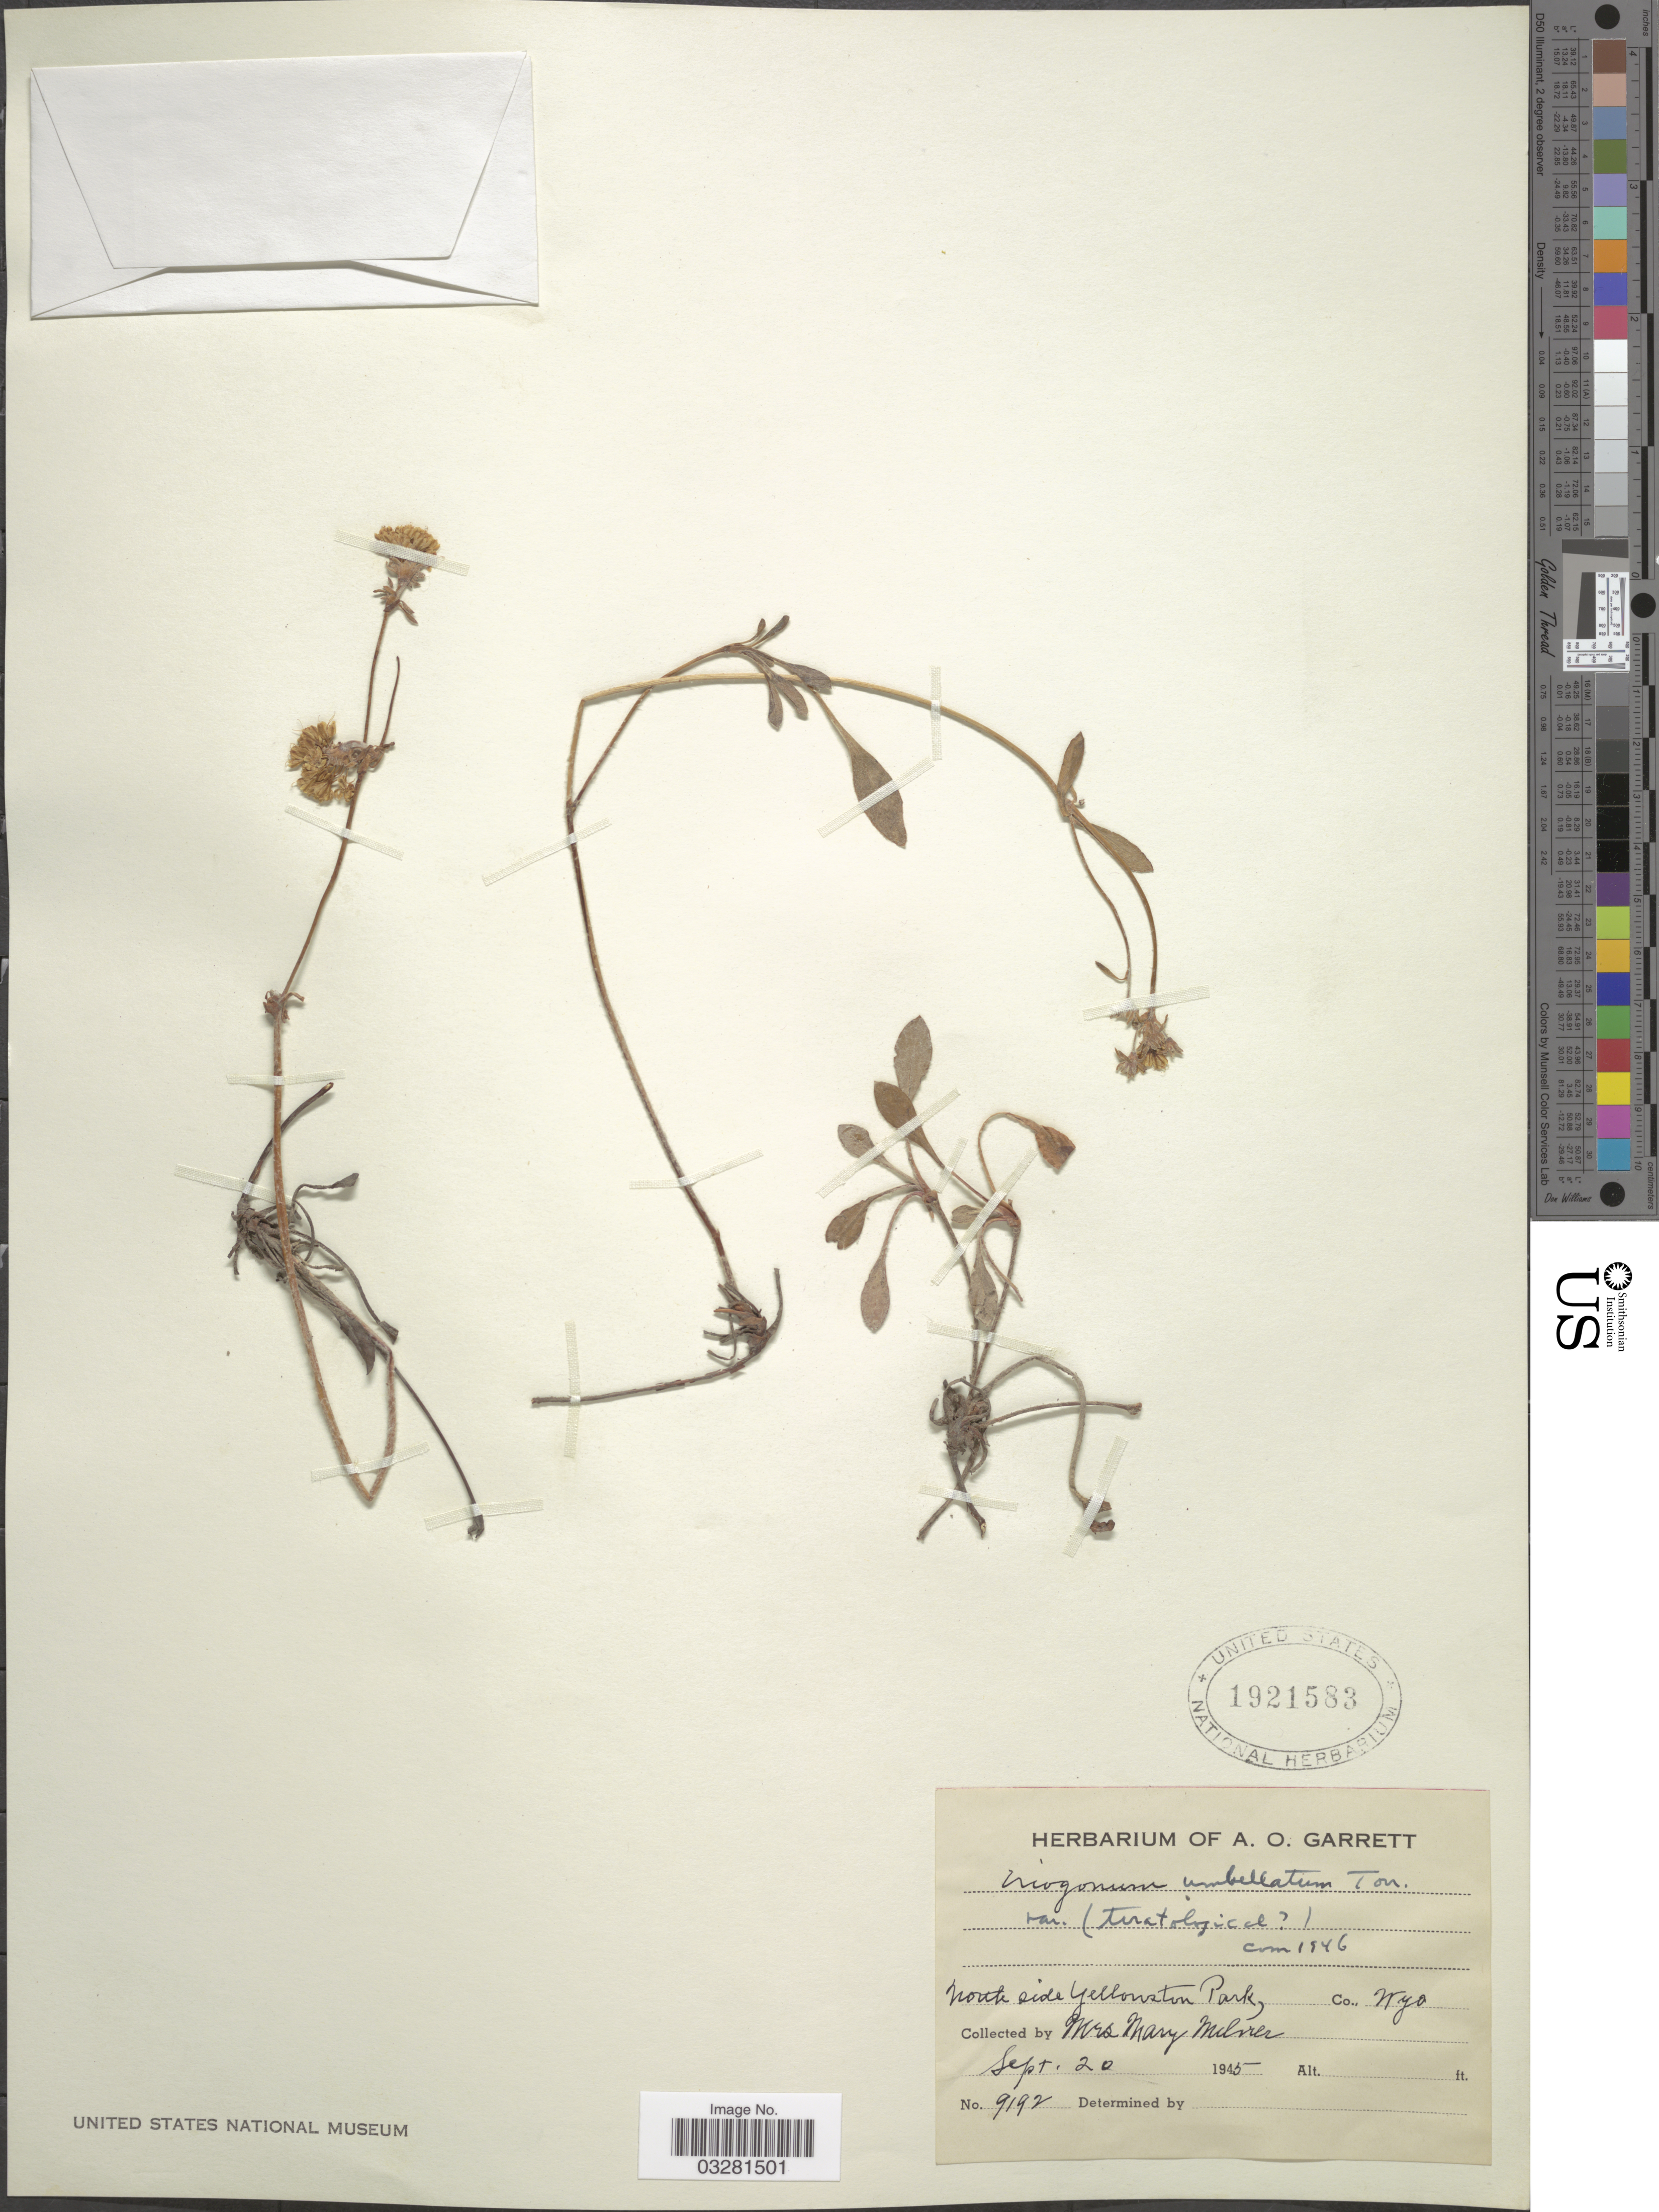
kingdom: Plantae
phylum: Tracheophyta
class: Magnoliopsida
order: Caryophyllales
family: Polygonaceae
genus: Eriogonum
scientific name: Eriogonum umbellatum var. umbellatum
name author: Torr.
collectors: M. Milner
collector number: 9192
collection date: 1945-09-20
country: United States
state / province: Wyoming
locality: North side Yellowstone Park, Co., Wyo.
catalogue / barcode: US 1921583